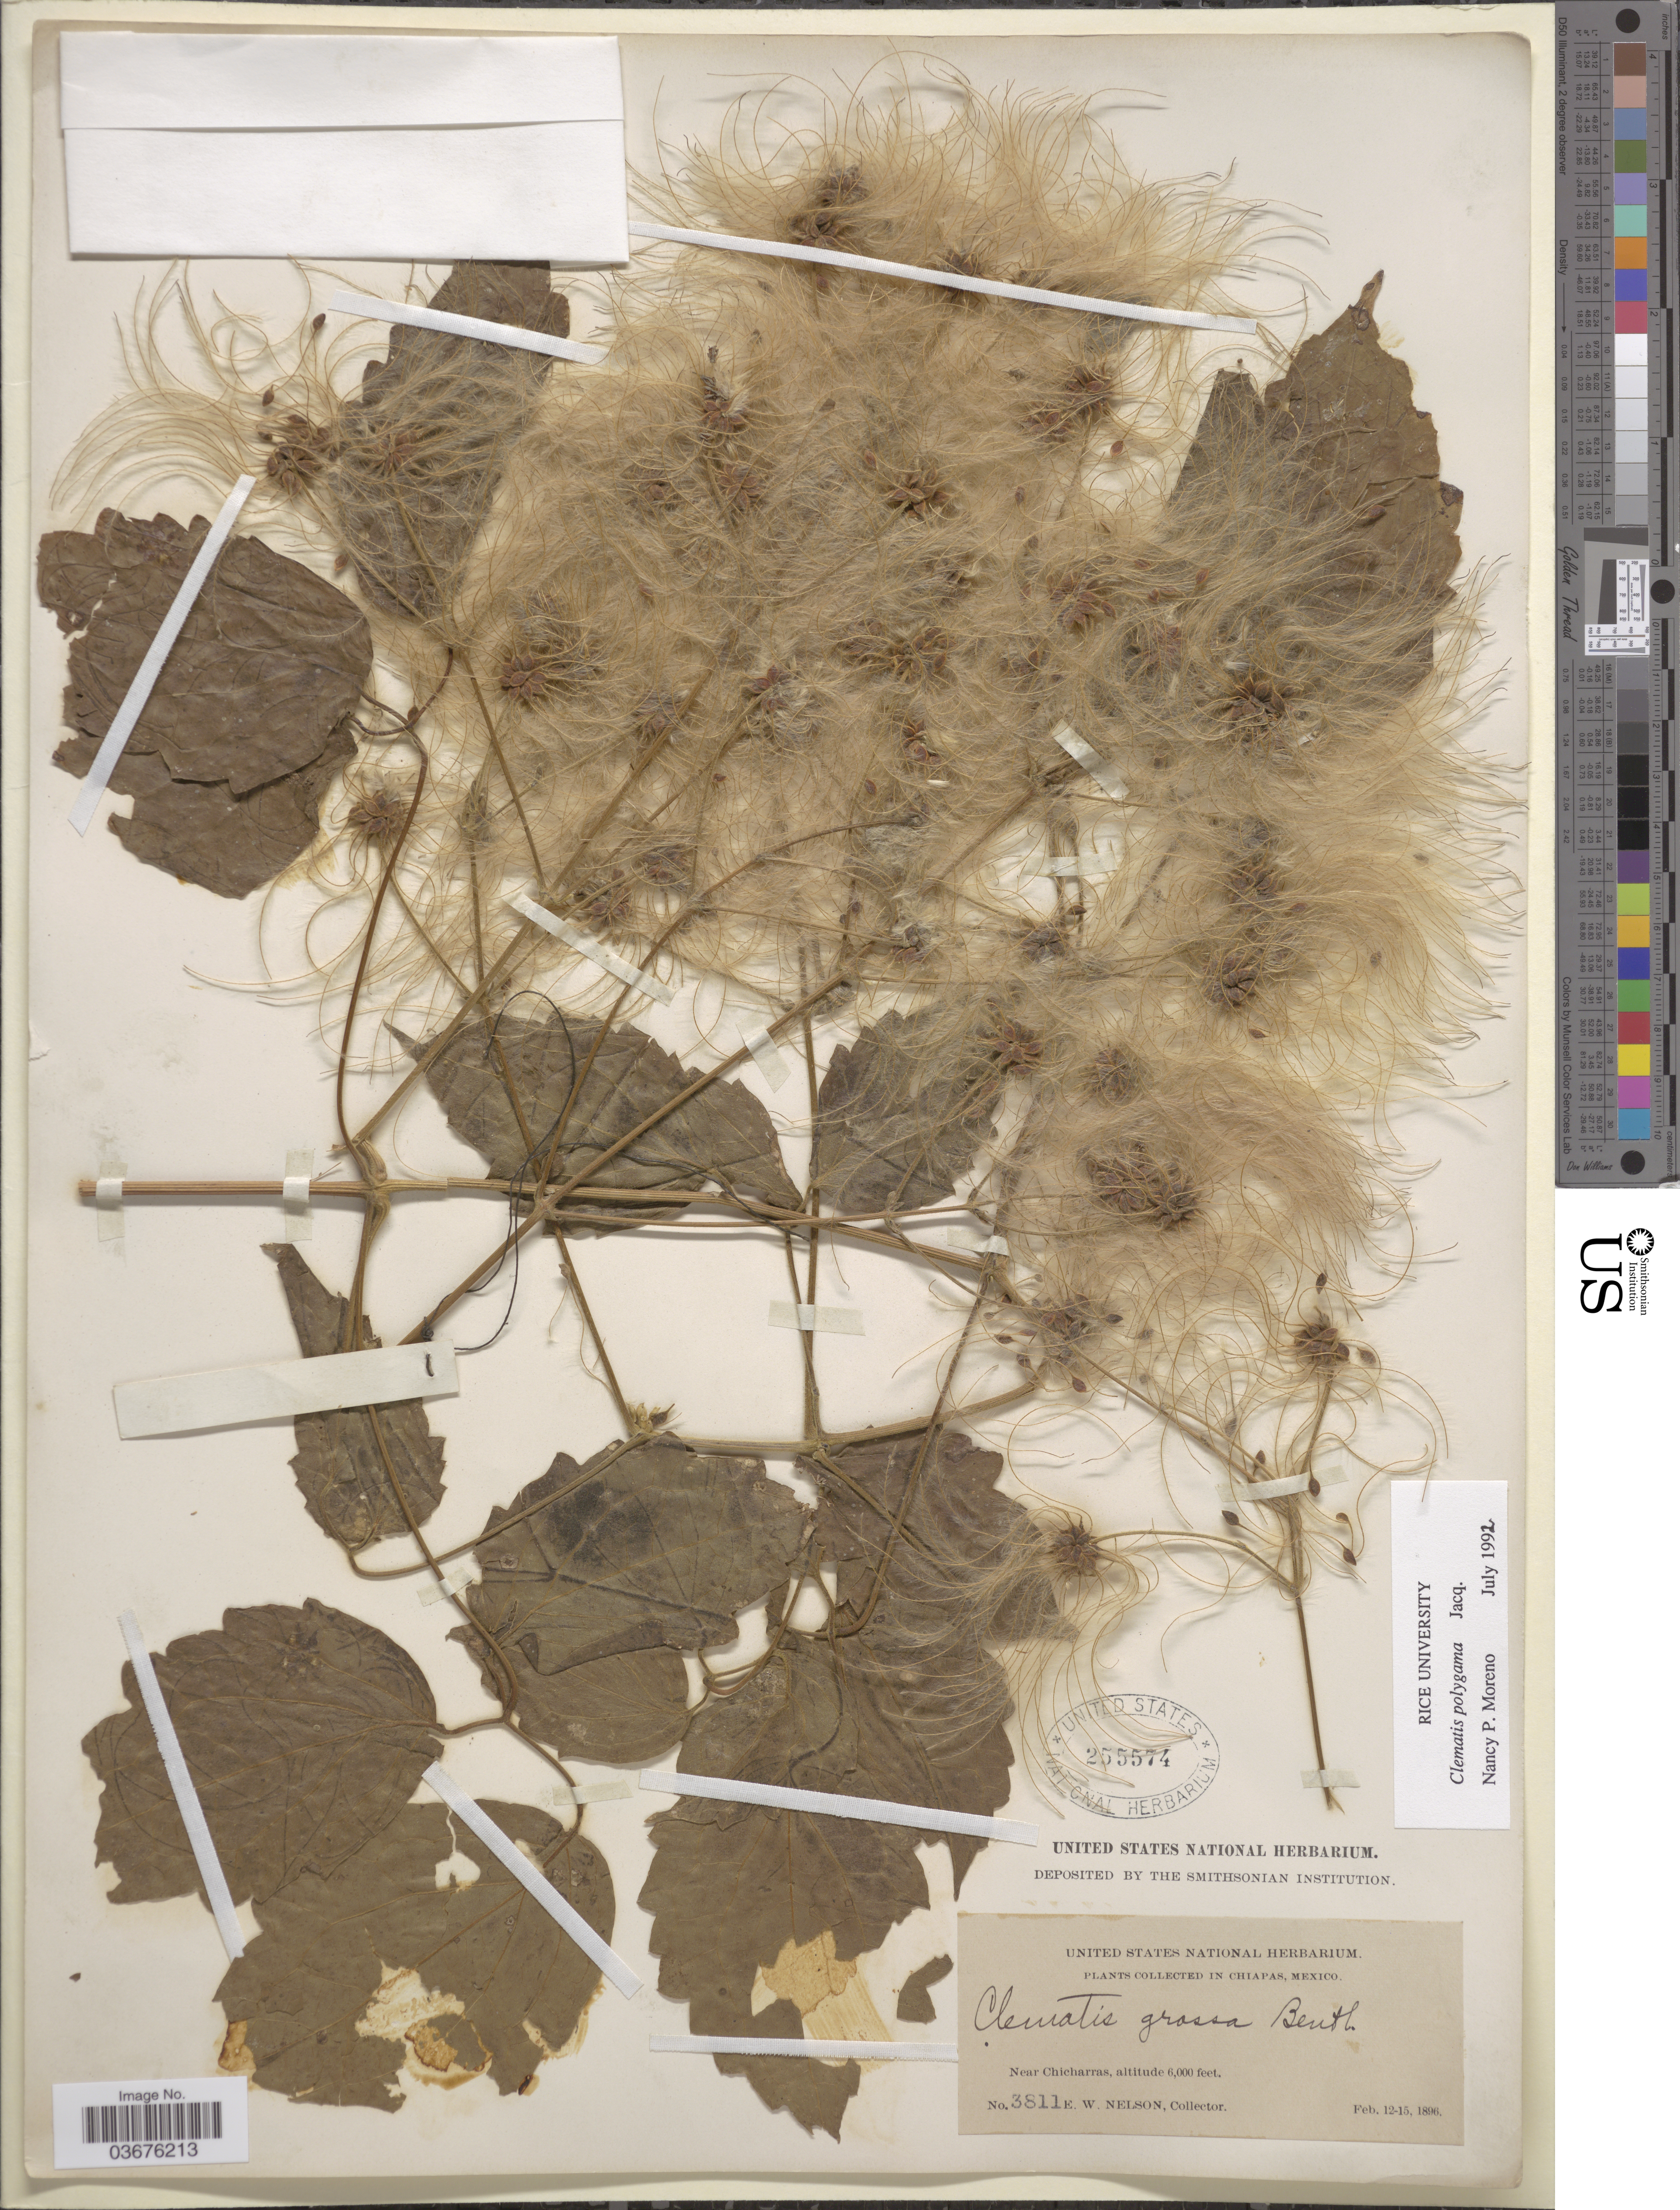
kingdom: Plantae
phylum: Tracheophyta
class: Magnoliopsida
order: Ranunculales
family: Ranunculaceae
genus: Clematis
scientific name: Clematis polygama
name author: Jacq.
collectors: E. W. Nelson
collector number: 3811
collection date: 1896-02-12/1896-02-15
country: Mexico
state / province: Chiapas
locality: Near Chicharras.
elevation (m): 1829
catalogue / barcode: US 255574